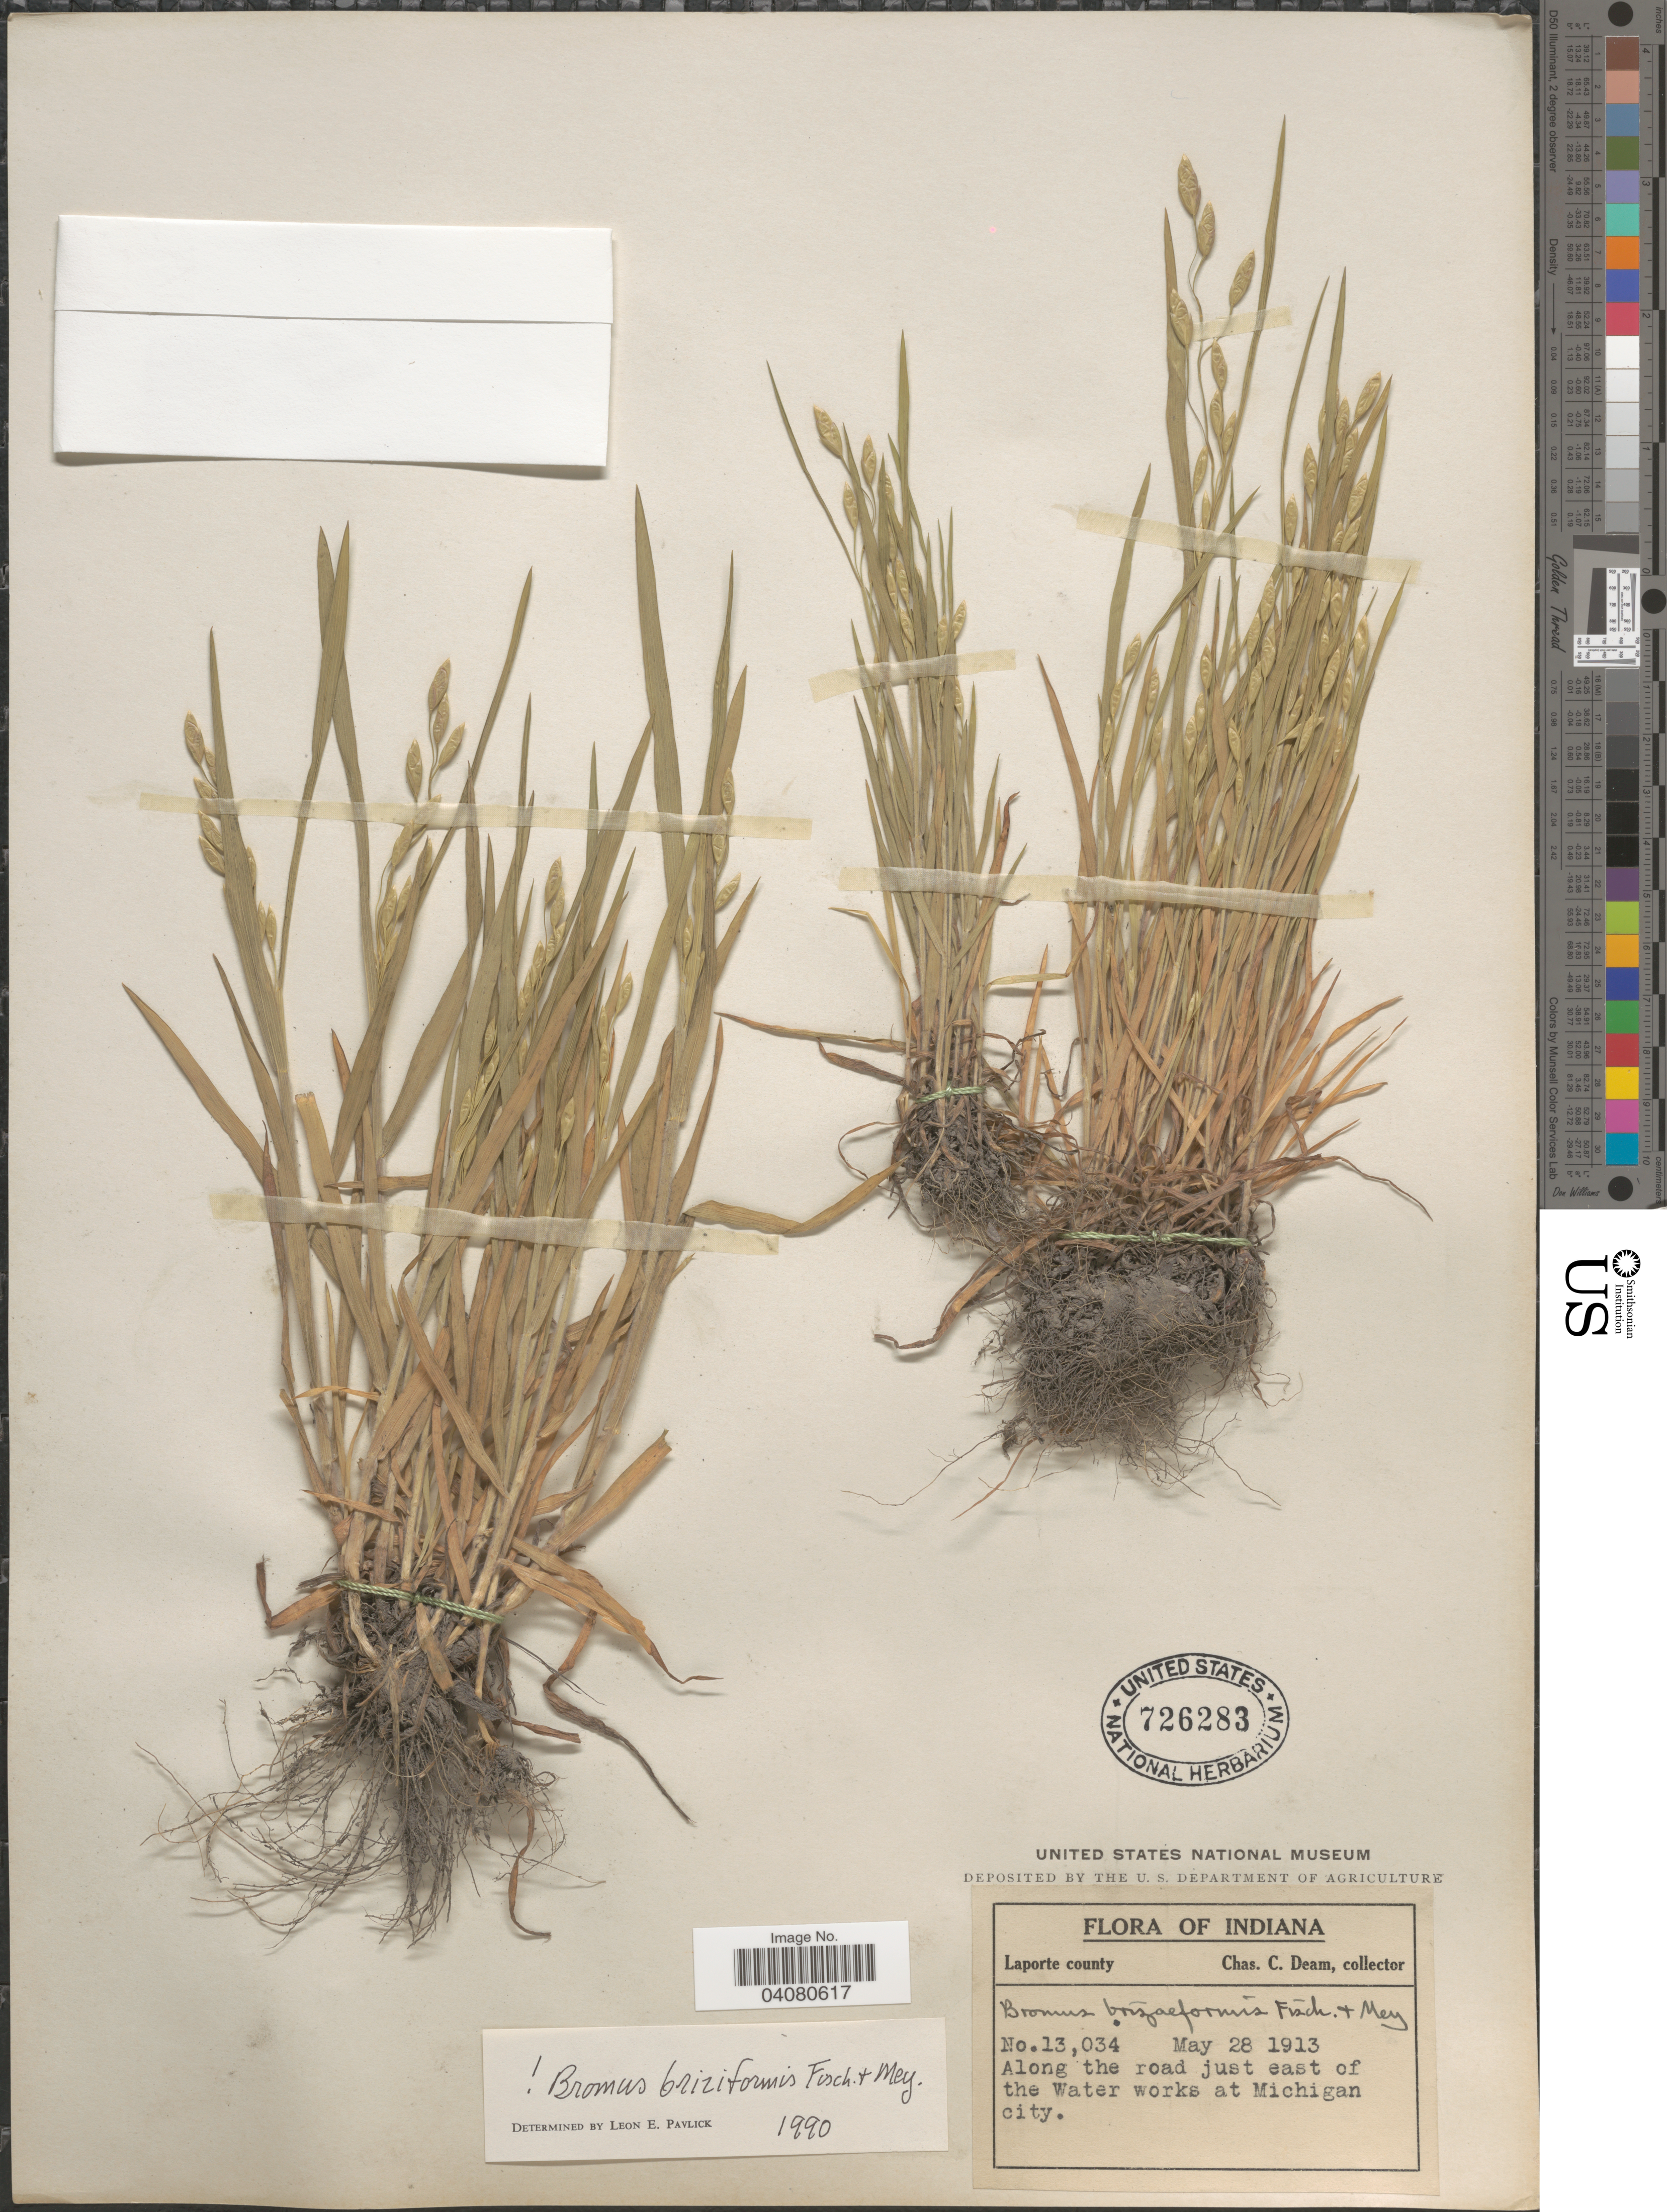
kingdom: Plantae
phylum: Tracheophyta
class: Liliopsida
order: Poales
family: Poaceae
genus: Bromus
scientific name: Bromus briziformis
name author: Fisch. & C.A. Mey.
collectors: C. C. Deam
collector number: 13034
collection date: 1913-05-28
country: United States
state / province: Indiana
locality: Laporte County. Along the road just east of the Water works at Michigan city.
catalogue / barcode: US 726283